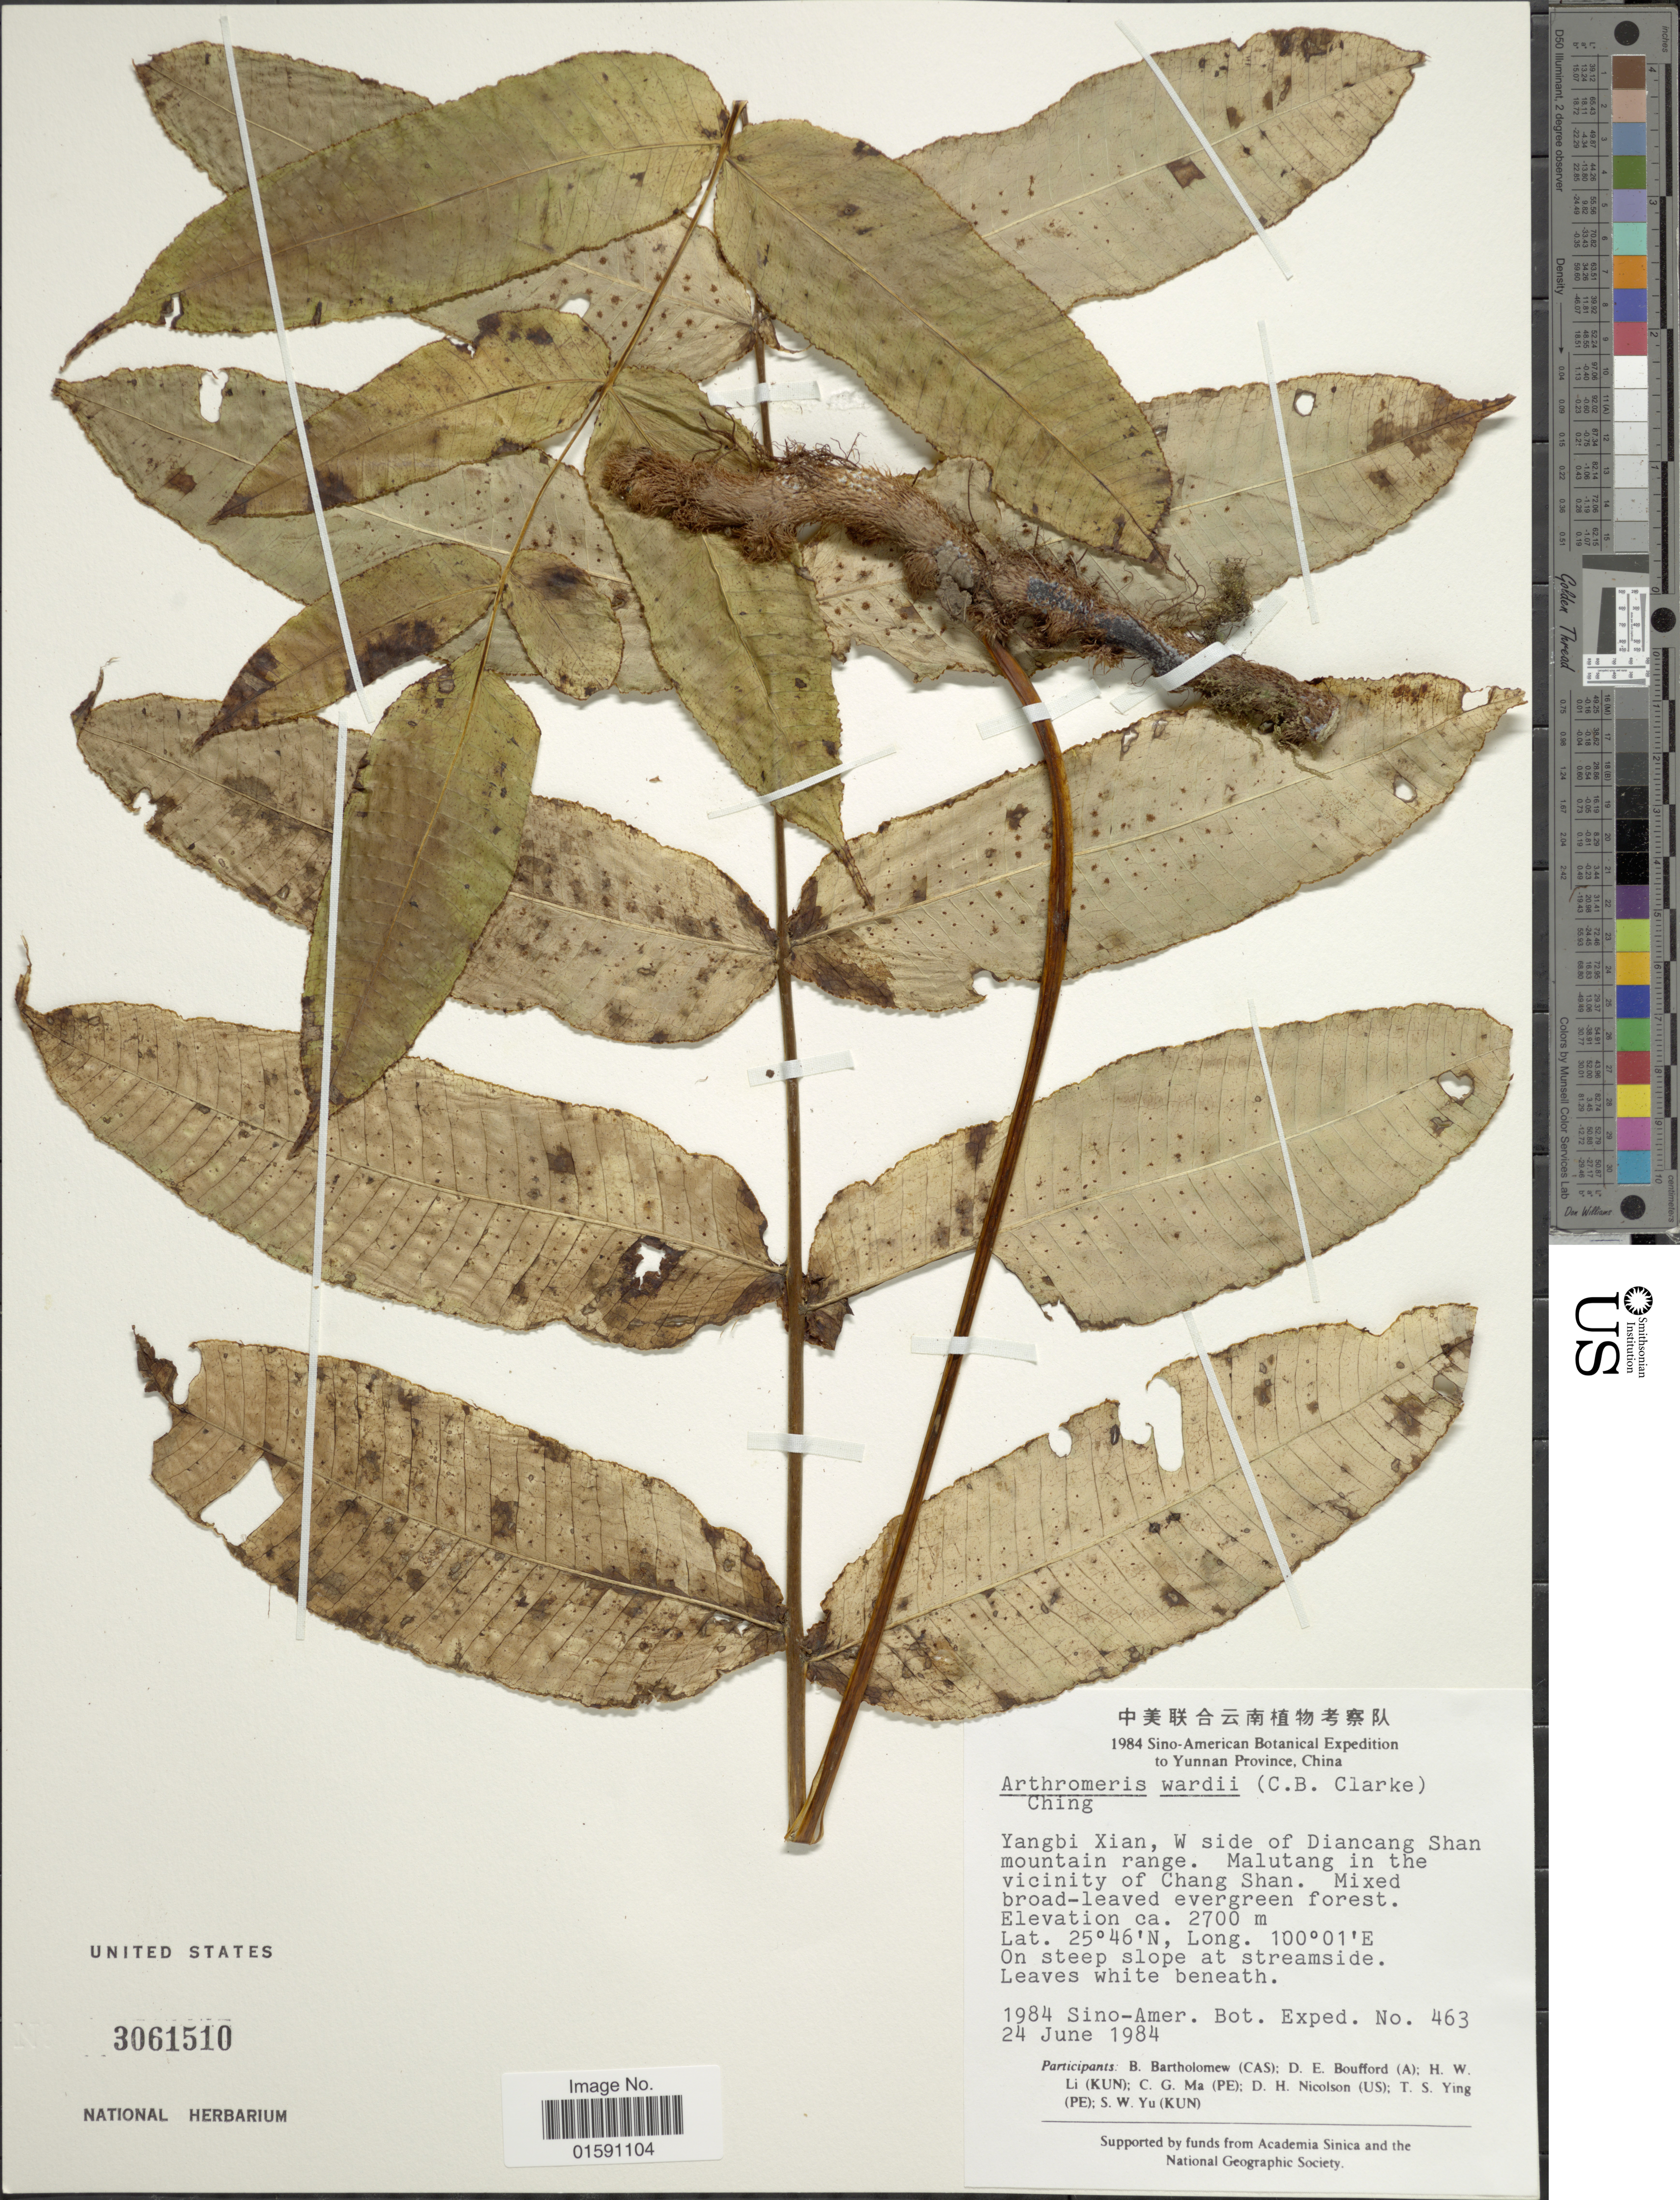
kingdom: Plantae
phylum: Tracheophyta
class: Polypodiopsida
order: Polypodiales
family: Polypodiaceae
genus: Arthromeris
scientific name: Arthromeris wardii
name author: (C.B. Clarke) Ching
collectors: Sino-Amer. Bot. Exped. 1984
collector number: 463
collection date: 1984-06-24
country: China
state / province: Yunnan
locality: Yangbi Xian, W side of Diancang Shan mountain range, Malutang in the vicinity of Chang Shan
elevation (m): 2700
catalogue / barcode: US 3061510